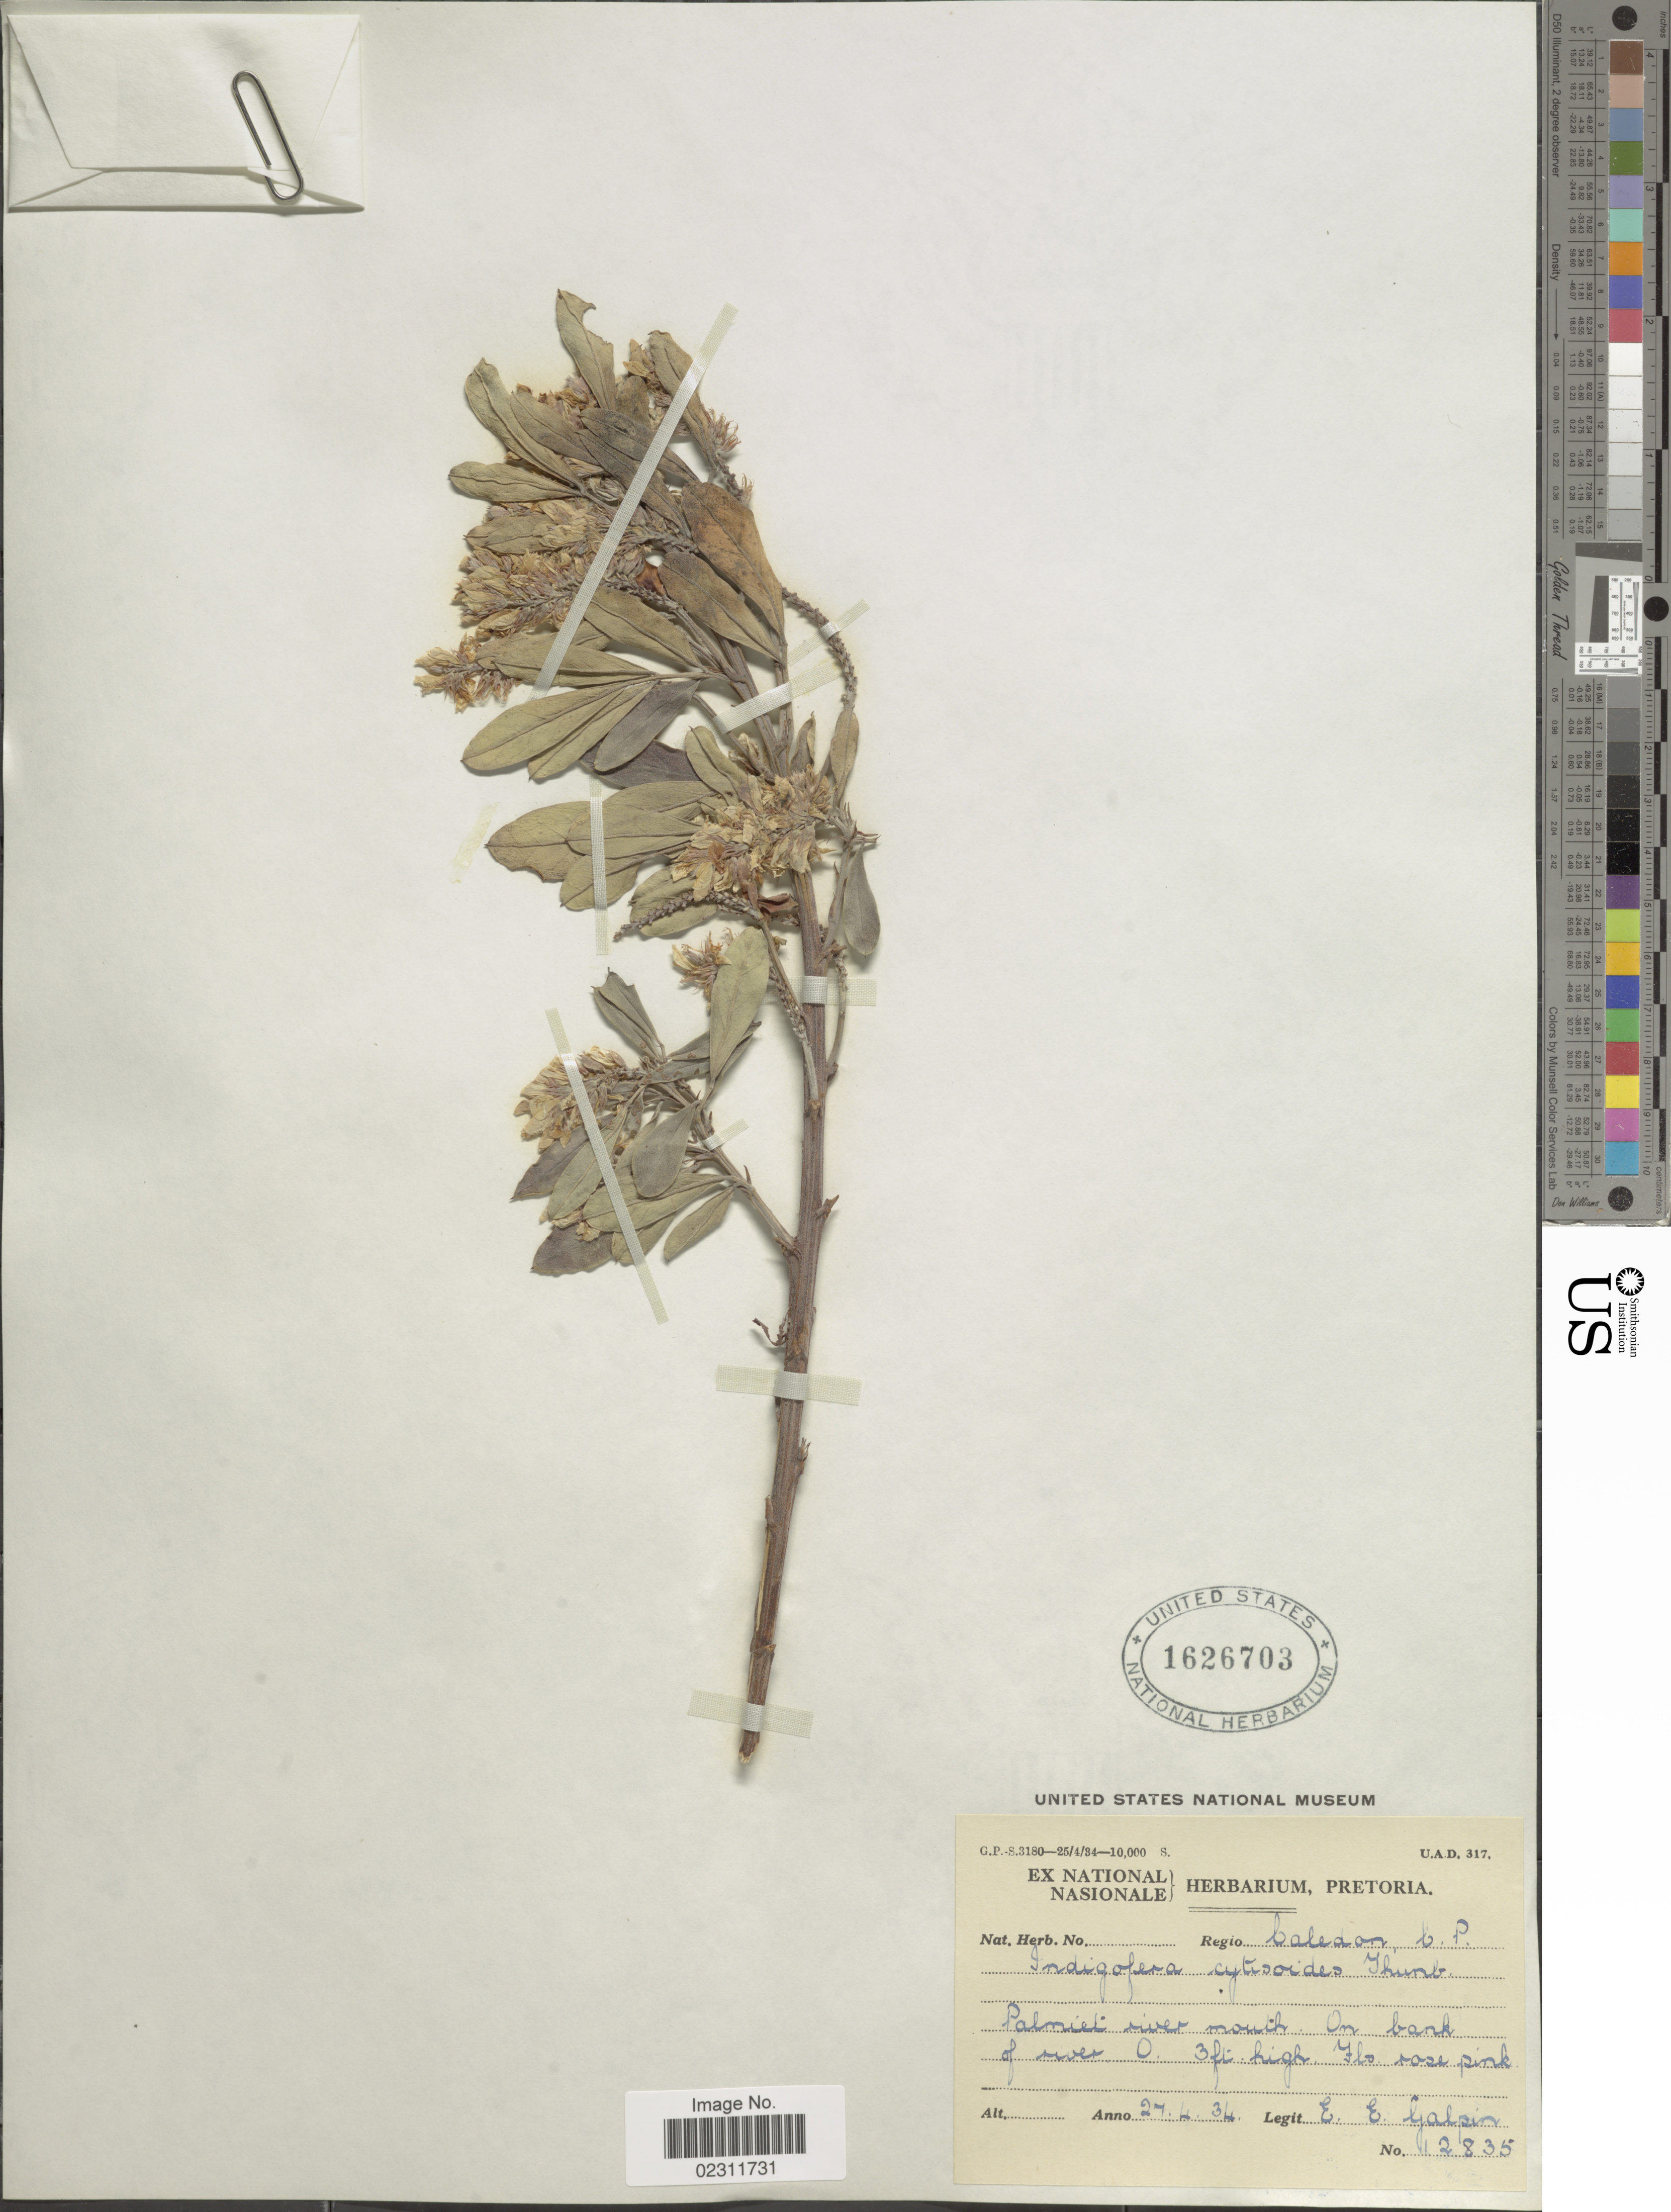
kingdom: Plantae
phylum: Tracheophyta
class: Magnoliopsida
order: Fabales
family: Fabaceae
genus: Indigofera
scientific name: Indigofera cytisoides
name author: Thunb.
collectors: E. Galpin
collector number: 12835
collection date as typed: Transcribed d/m/y: 27/4/34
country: South Africa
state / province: Western Cape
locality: Caledon, C.P., Palmiet river mouth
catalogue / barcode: US 1626703